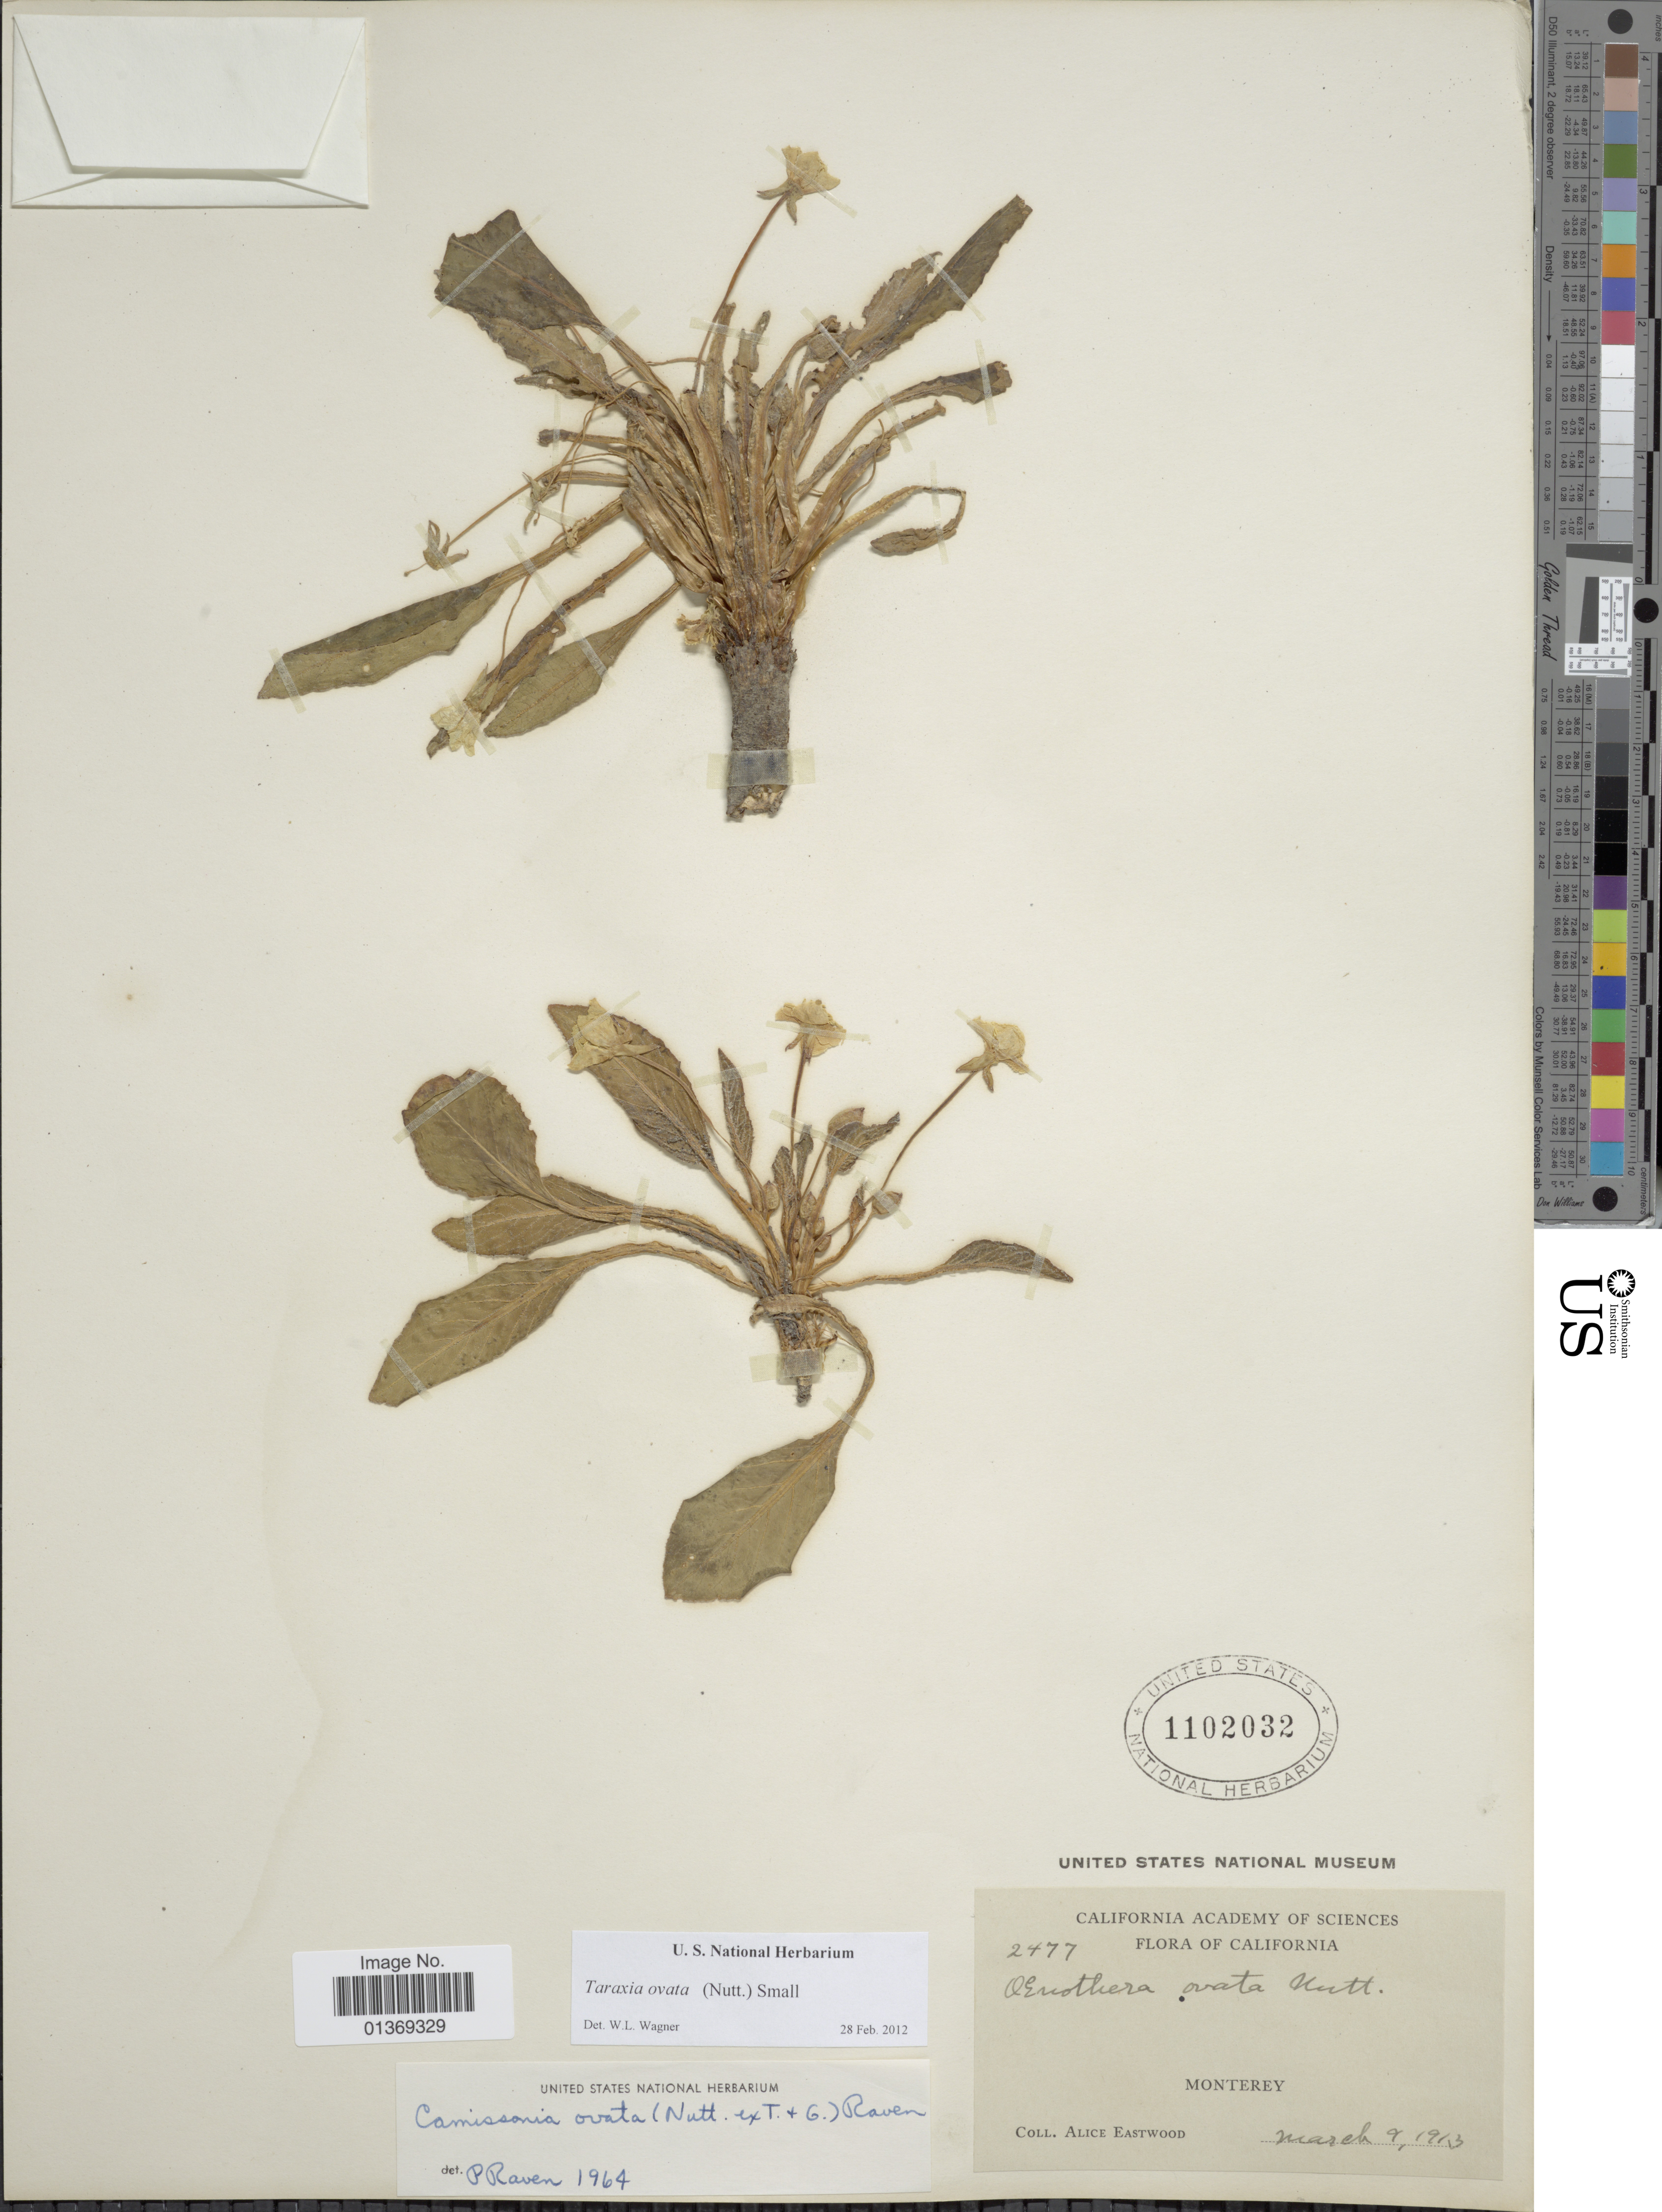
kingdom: Plantae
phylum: Tracheophyta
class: Magnoliopsida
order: Myrtales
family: Onagraceae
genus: Taraxia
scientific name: Taraxia ovata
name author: (Nutt.) Small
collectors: A. Eastwood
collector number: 2477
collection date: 1913-03-09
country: United States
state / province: California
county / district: Monterey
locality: Monterey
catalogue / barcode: US 1102032